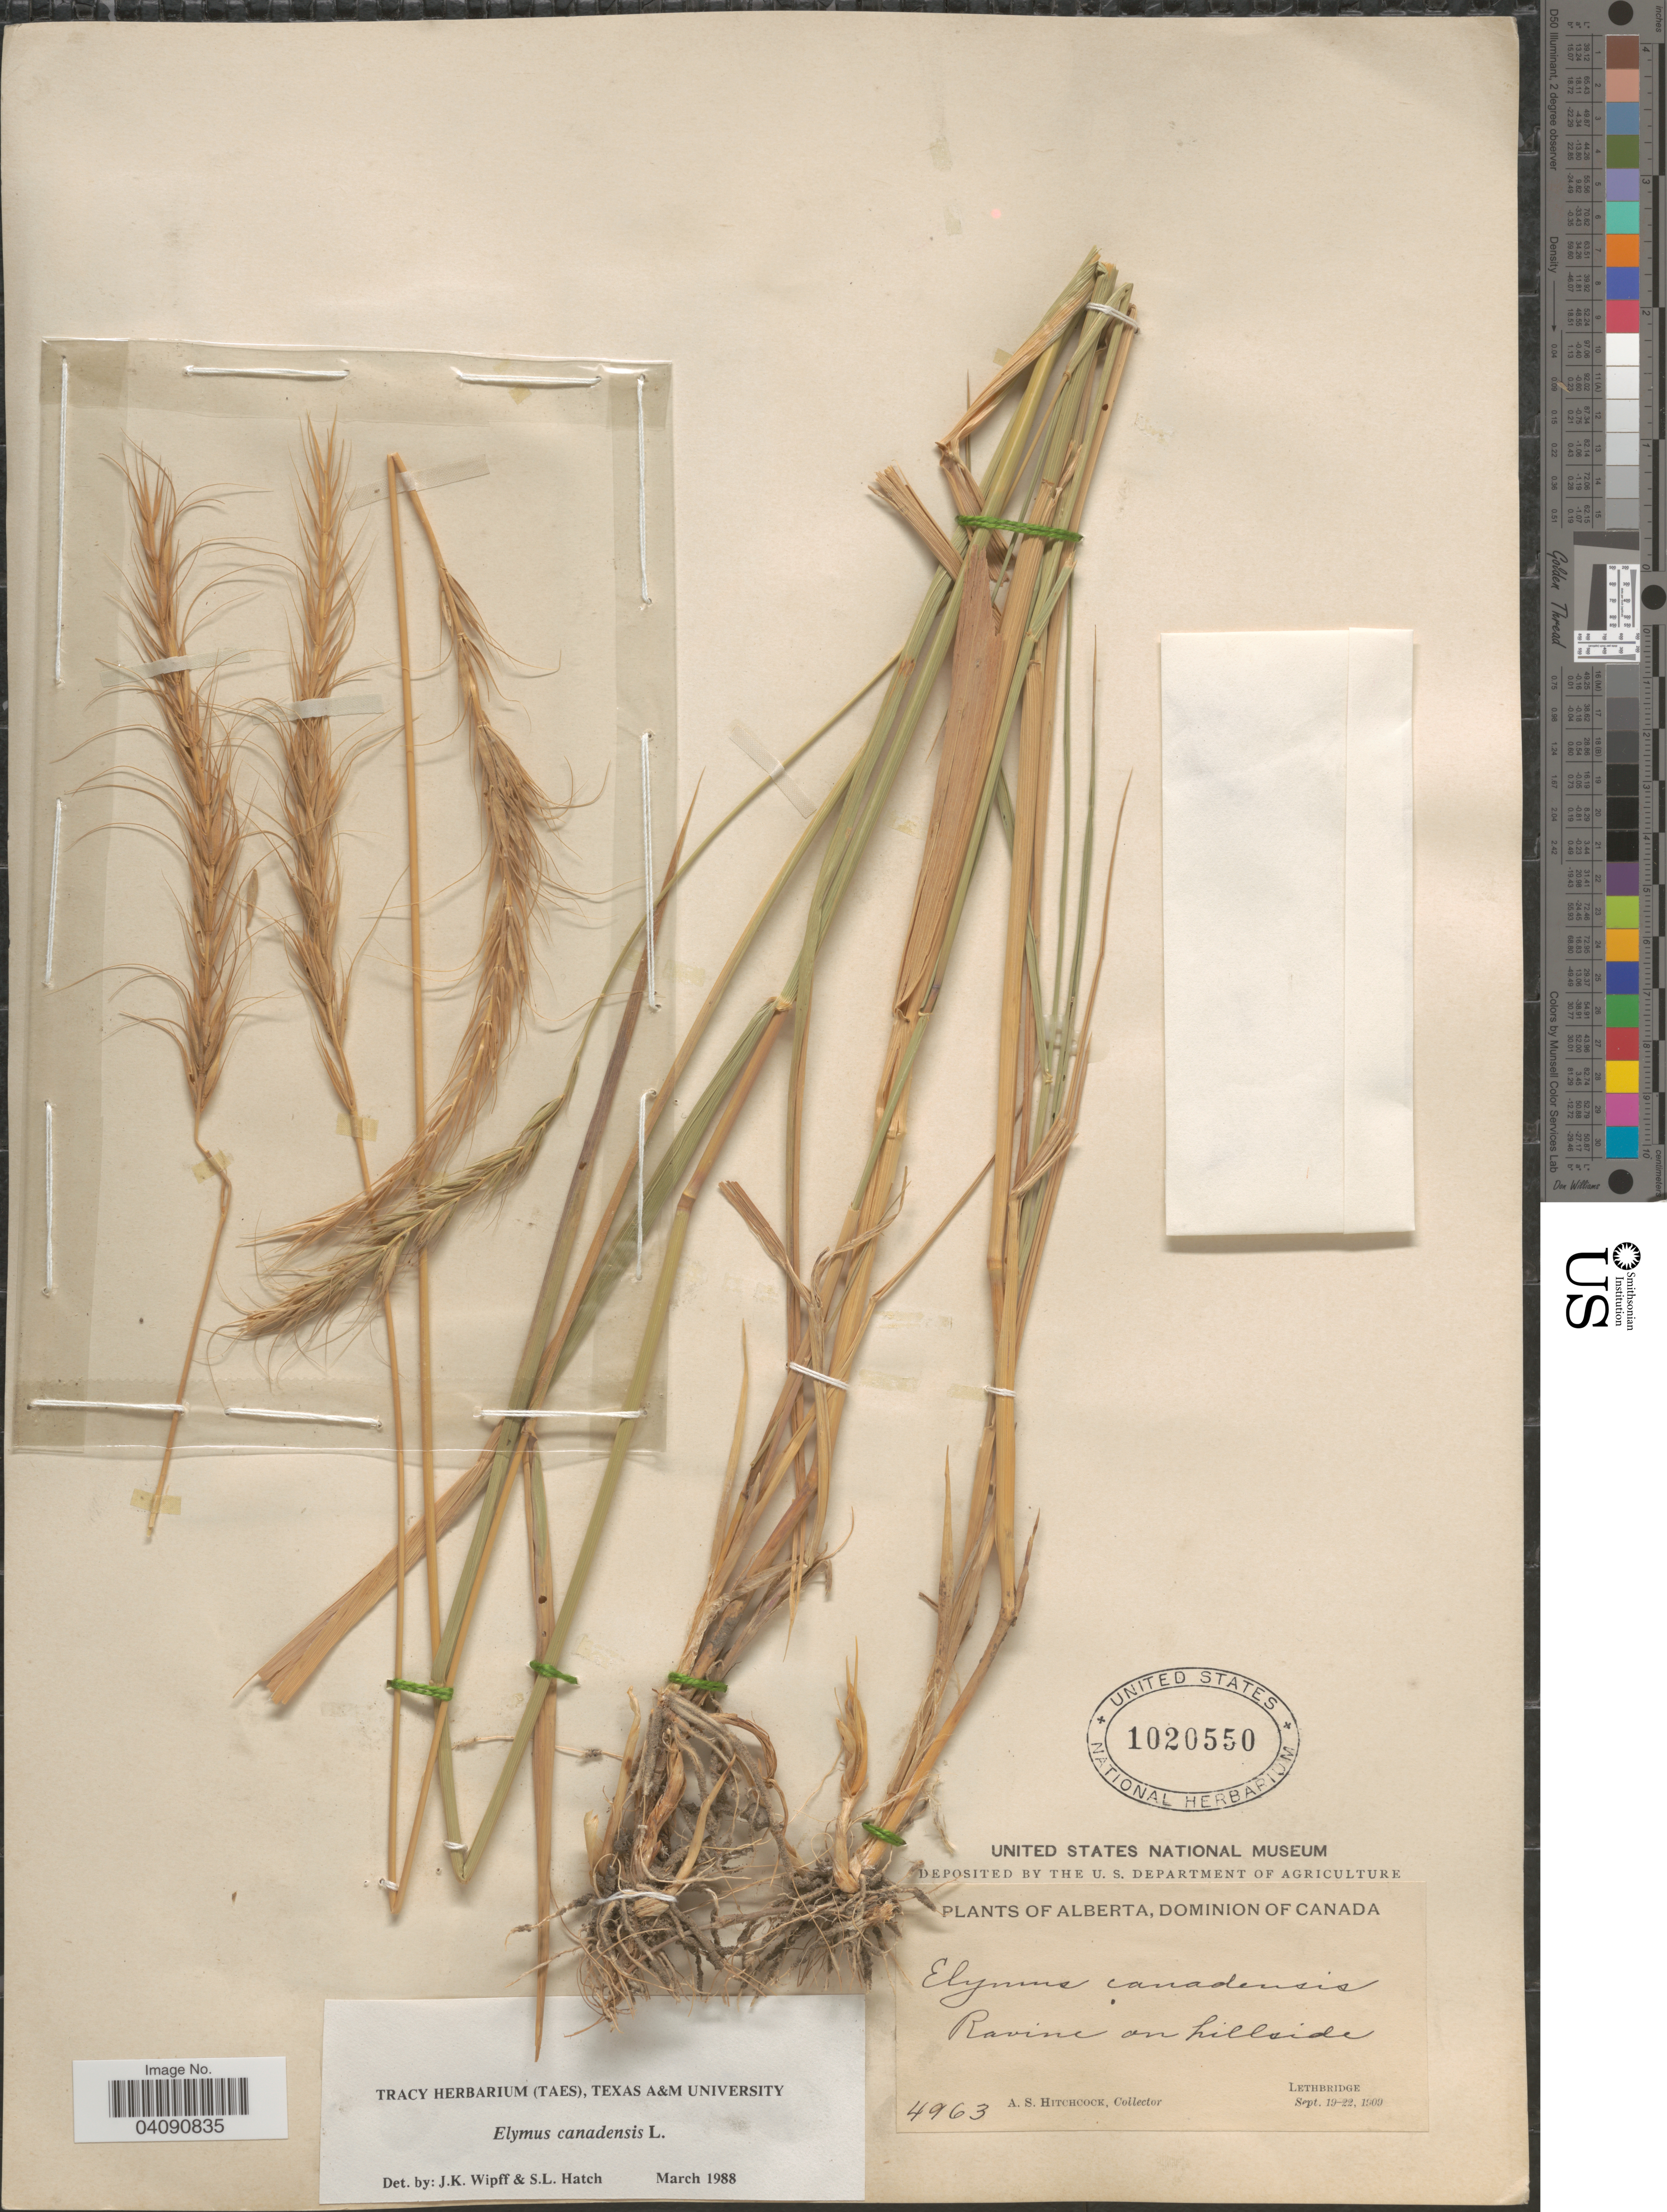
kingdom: Plantae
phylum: Tracheophyta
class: Liliopsida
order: Poales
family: Poaceae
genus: Elymus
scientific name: Elymus canadensis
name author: L.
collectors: A. S. Hitchcock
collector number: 4963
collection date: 1909-09-19/1909-09-22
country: Canada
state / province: Alberta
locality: Dominion of Canada. Ravine on hillside. Lethbridge.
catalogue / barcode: US 1020550